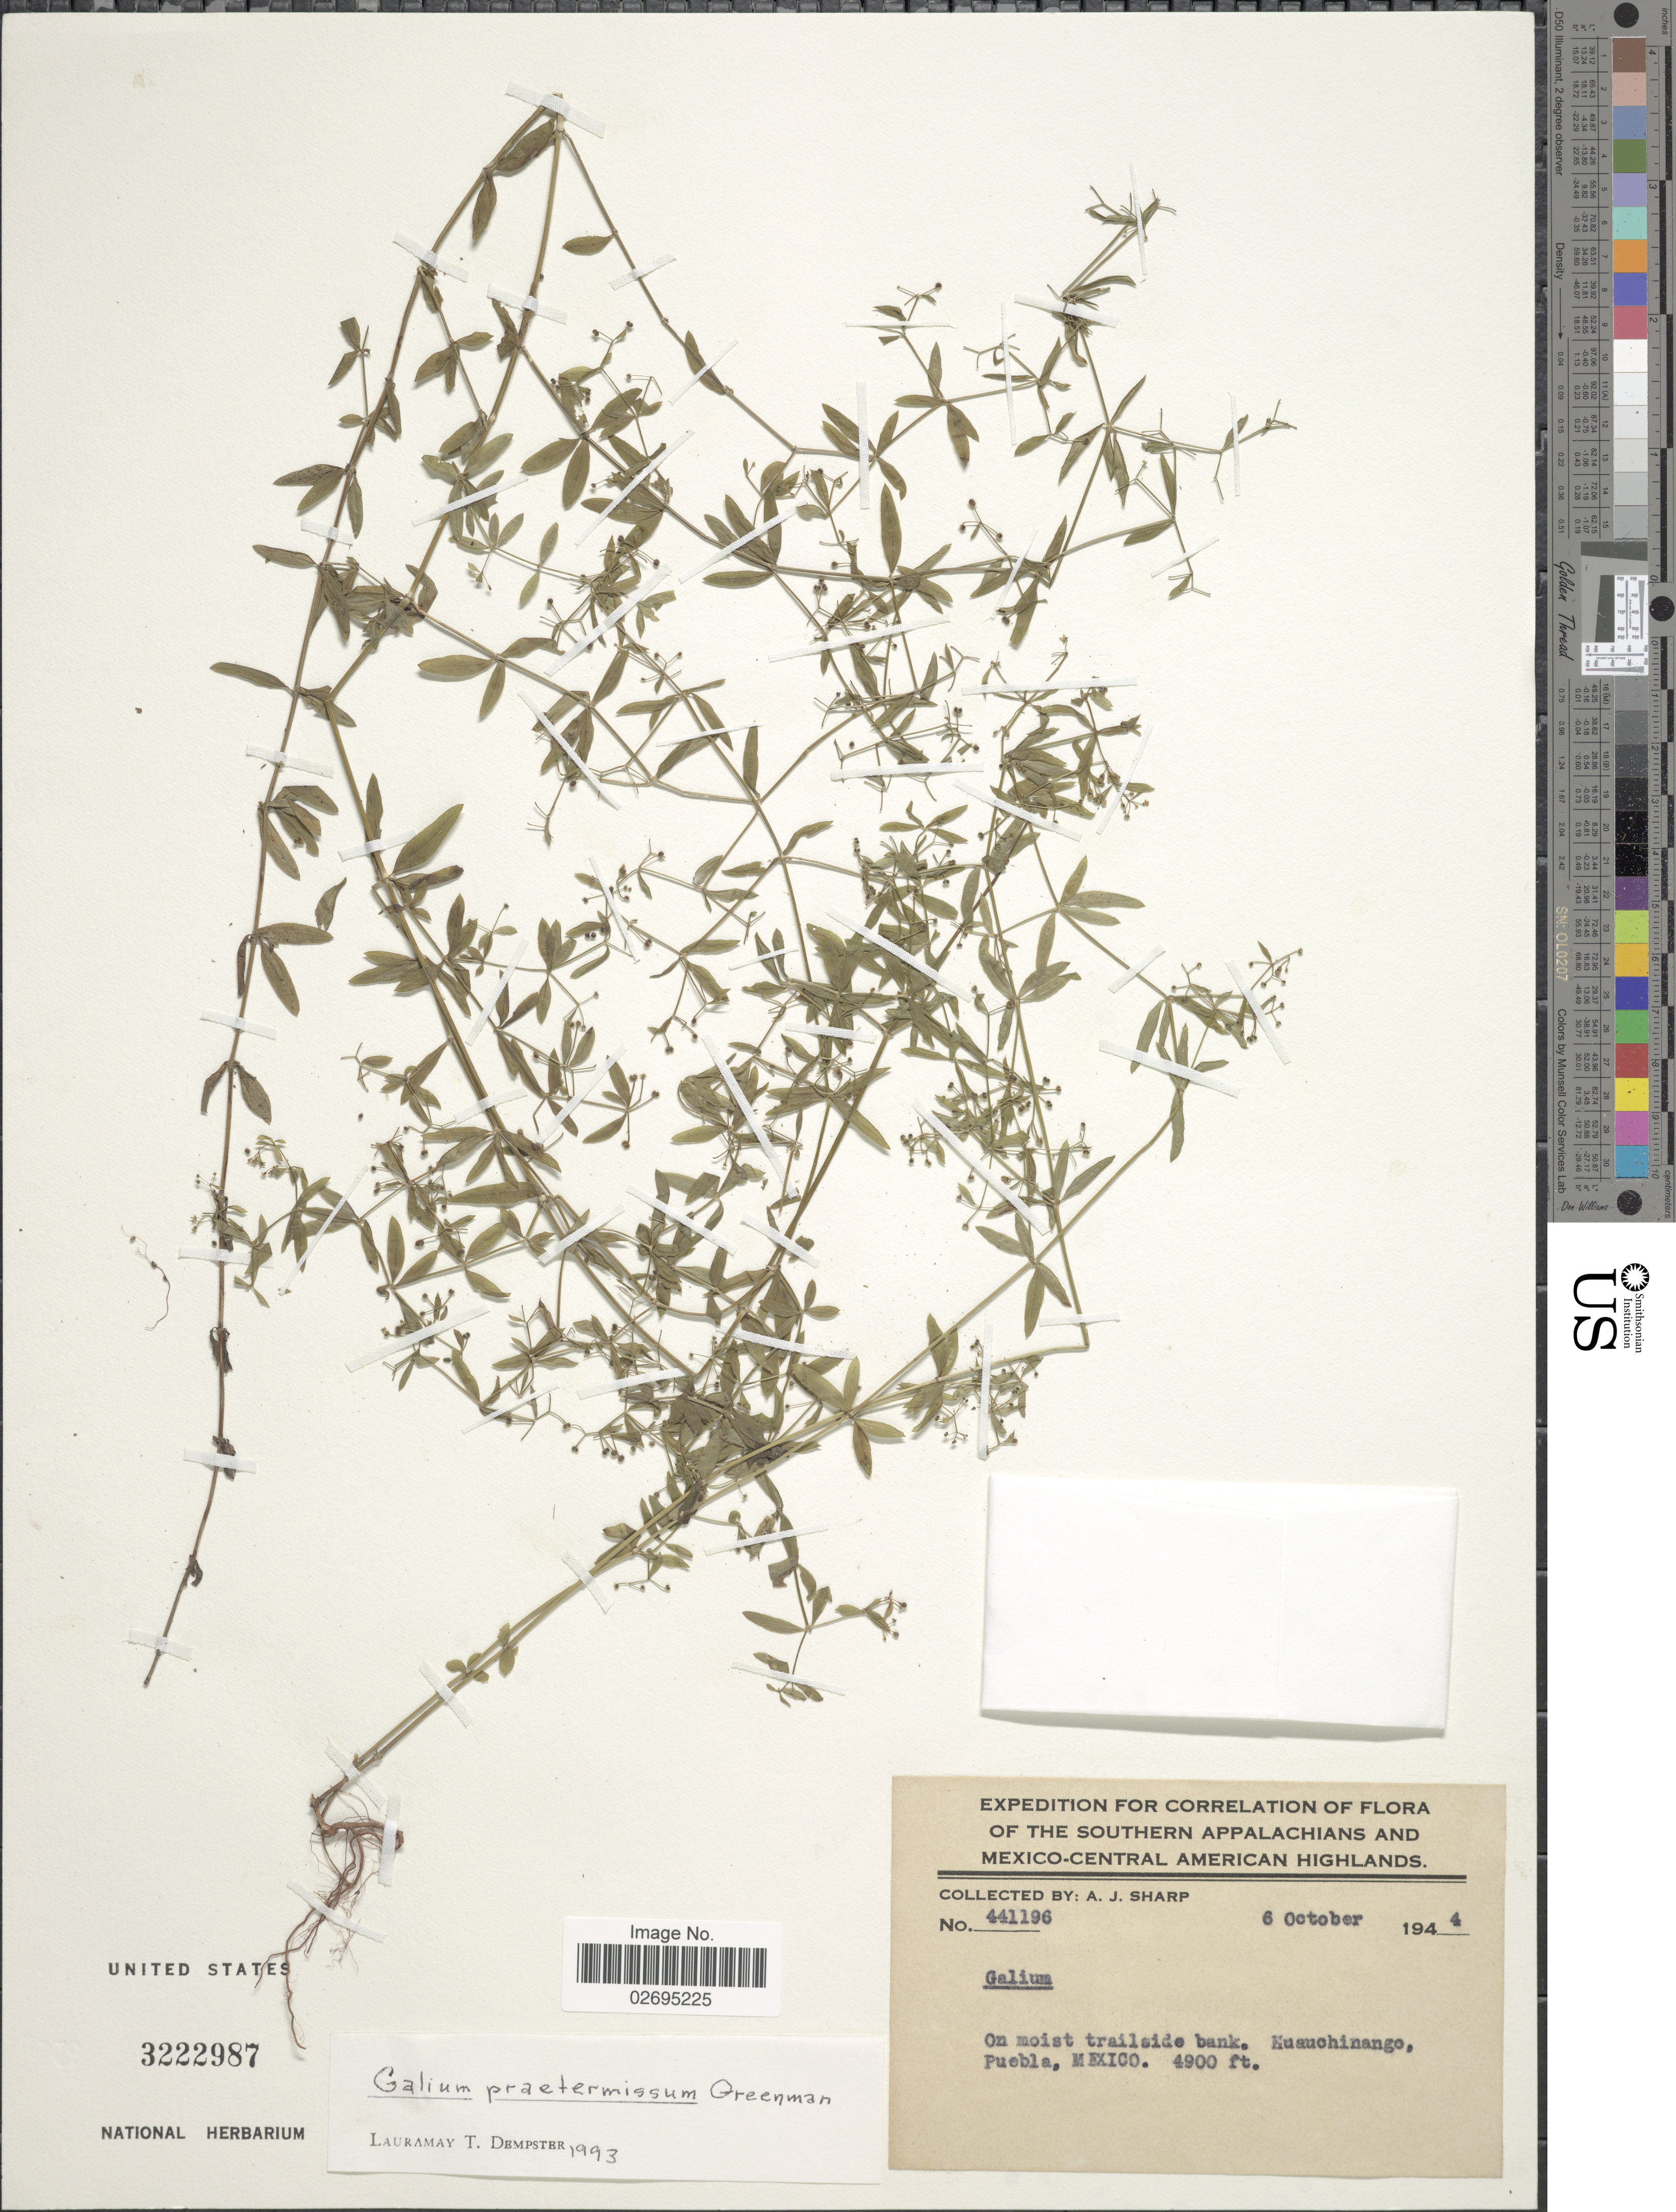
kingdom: Plantae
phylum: Tracheophyta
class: Magnoliopsida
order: Gentianales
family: Rubiaceae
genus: Galium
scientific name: Galium praetermissum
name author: Greenm.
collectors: A. J. Sharp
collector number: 441196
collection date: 1944-10-06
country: Mexico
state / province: Puebla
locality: Southern Appalachian and Mexico-Central American Highlands. Huauchinango.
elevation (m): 1494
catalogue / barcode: US 3222987